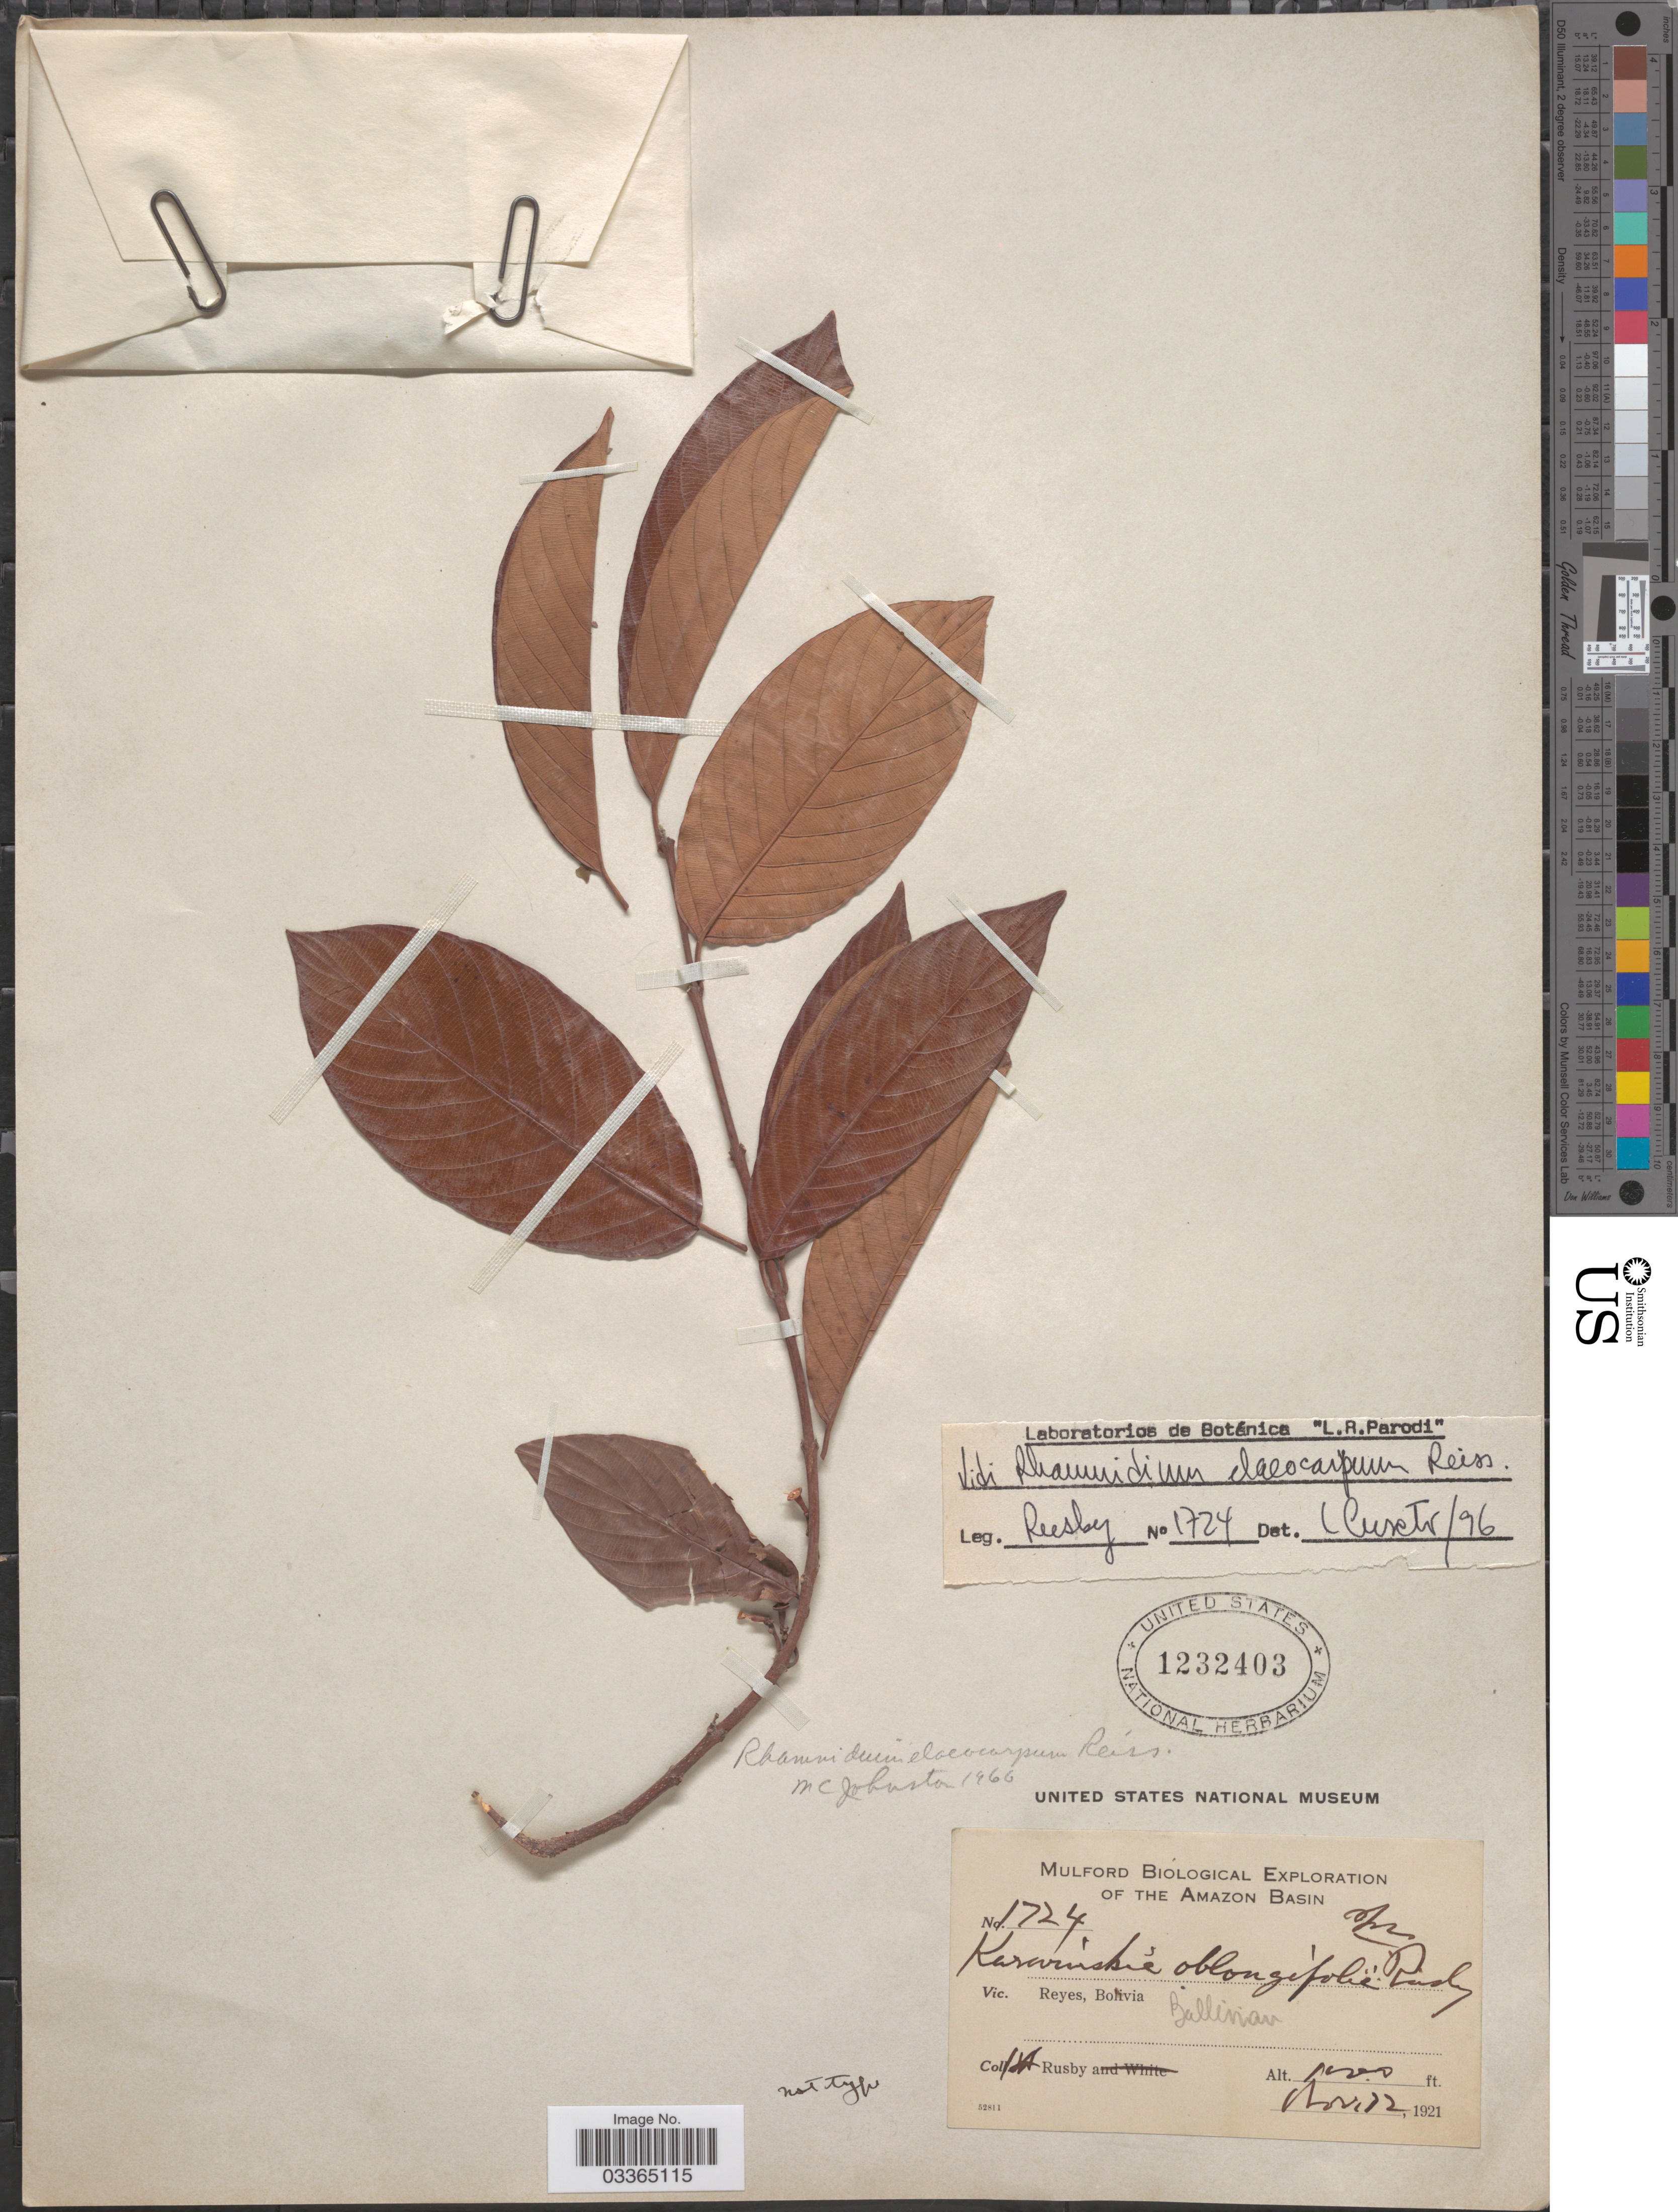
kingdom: Plantae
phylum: Tracheophyta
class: Magnoliopsida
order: Rosales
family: Rhamnaceae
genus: Rhamnidium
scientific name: Rhamnidium elaeocarpum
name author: Reissek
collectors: H. H. Rusby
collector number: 1724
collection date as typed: Nov. 12, 1921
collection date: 1921-11-12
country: Bolivia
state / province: Beni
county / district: José Ballivián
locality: Reyes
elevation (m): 305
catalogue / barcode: US 1232403